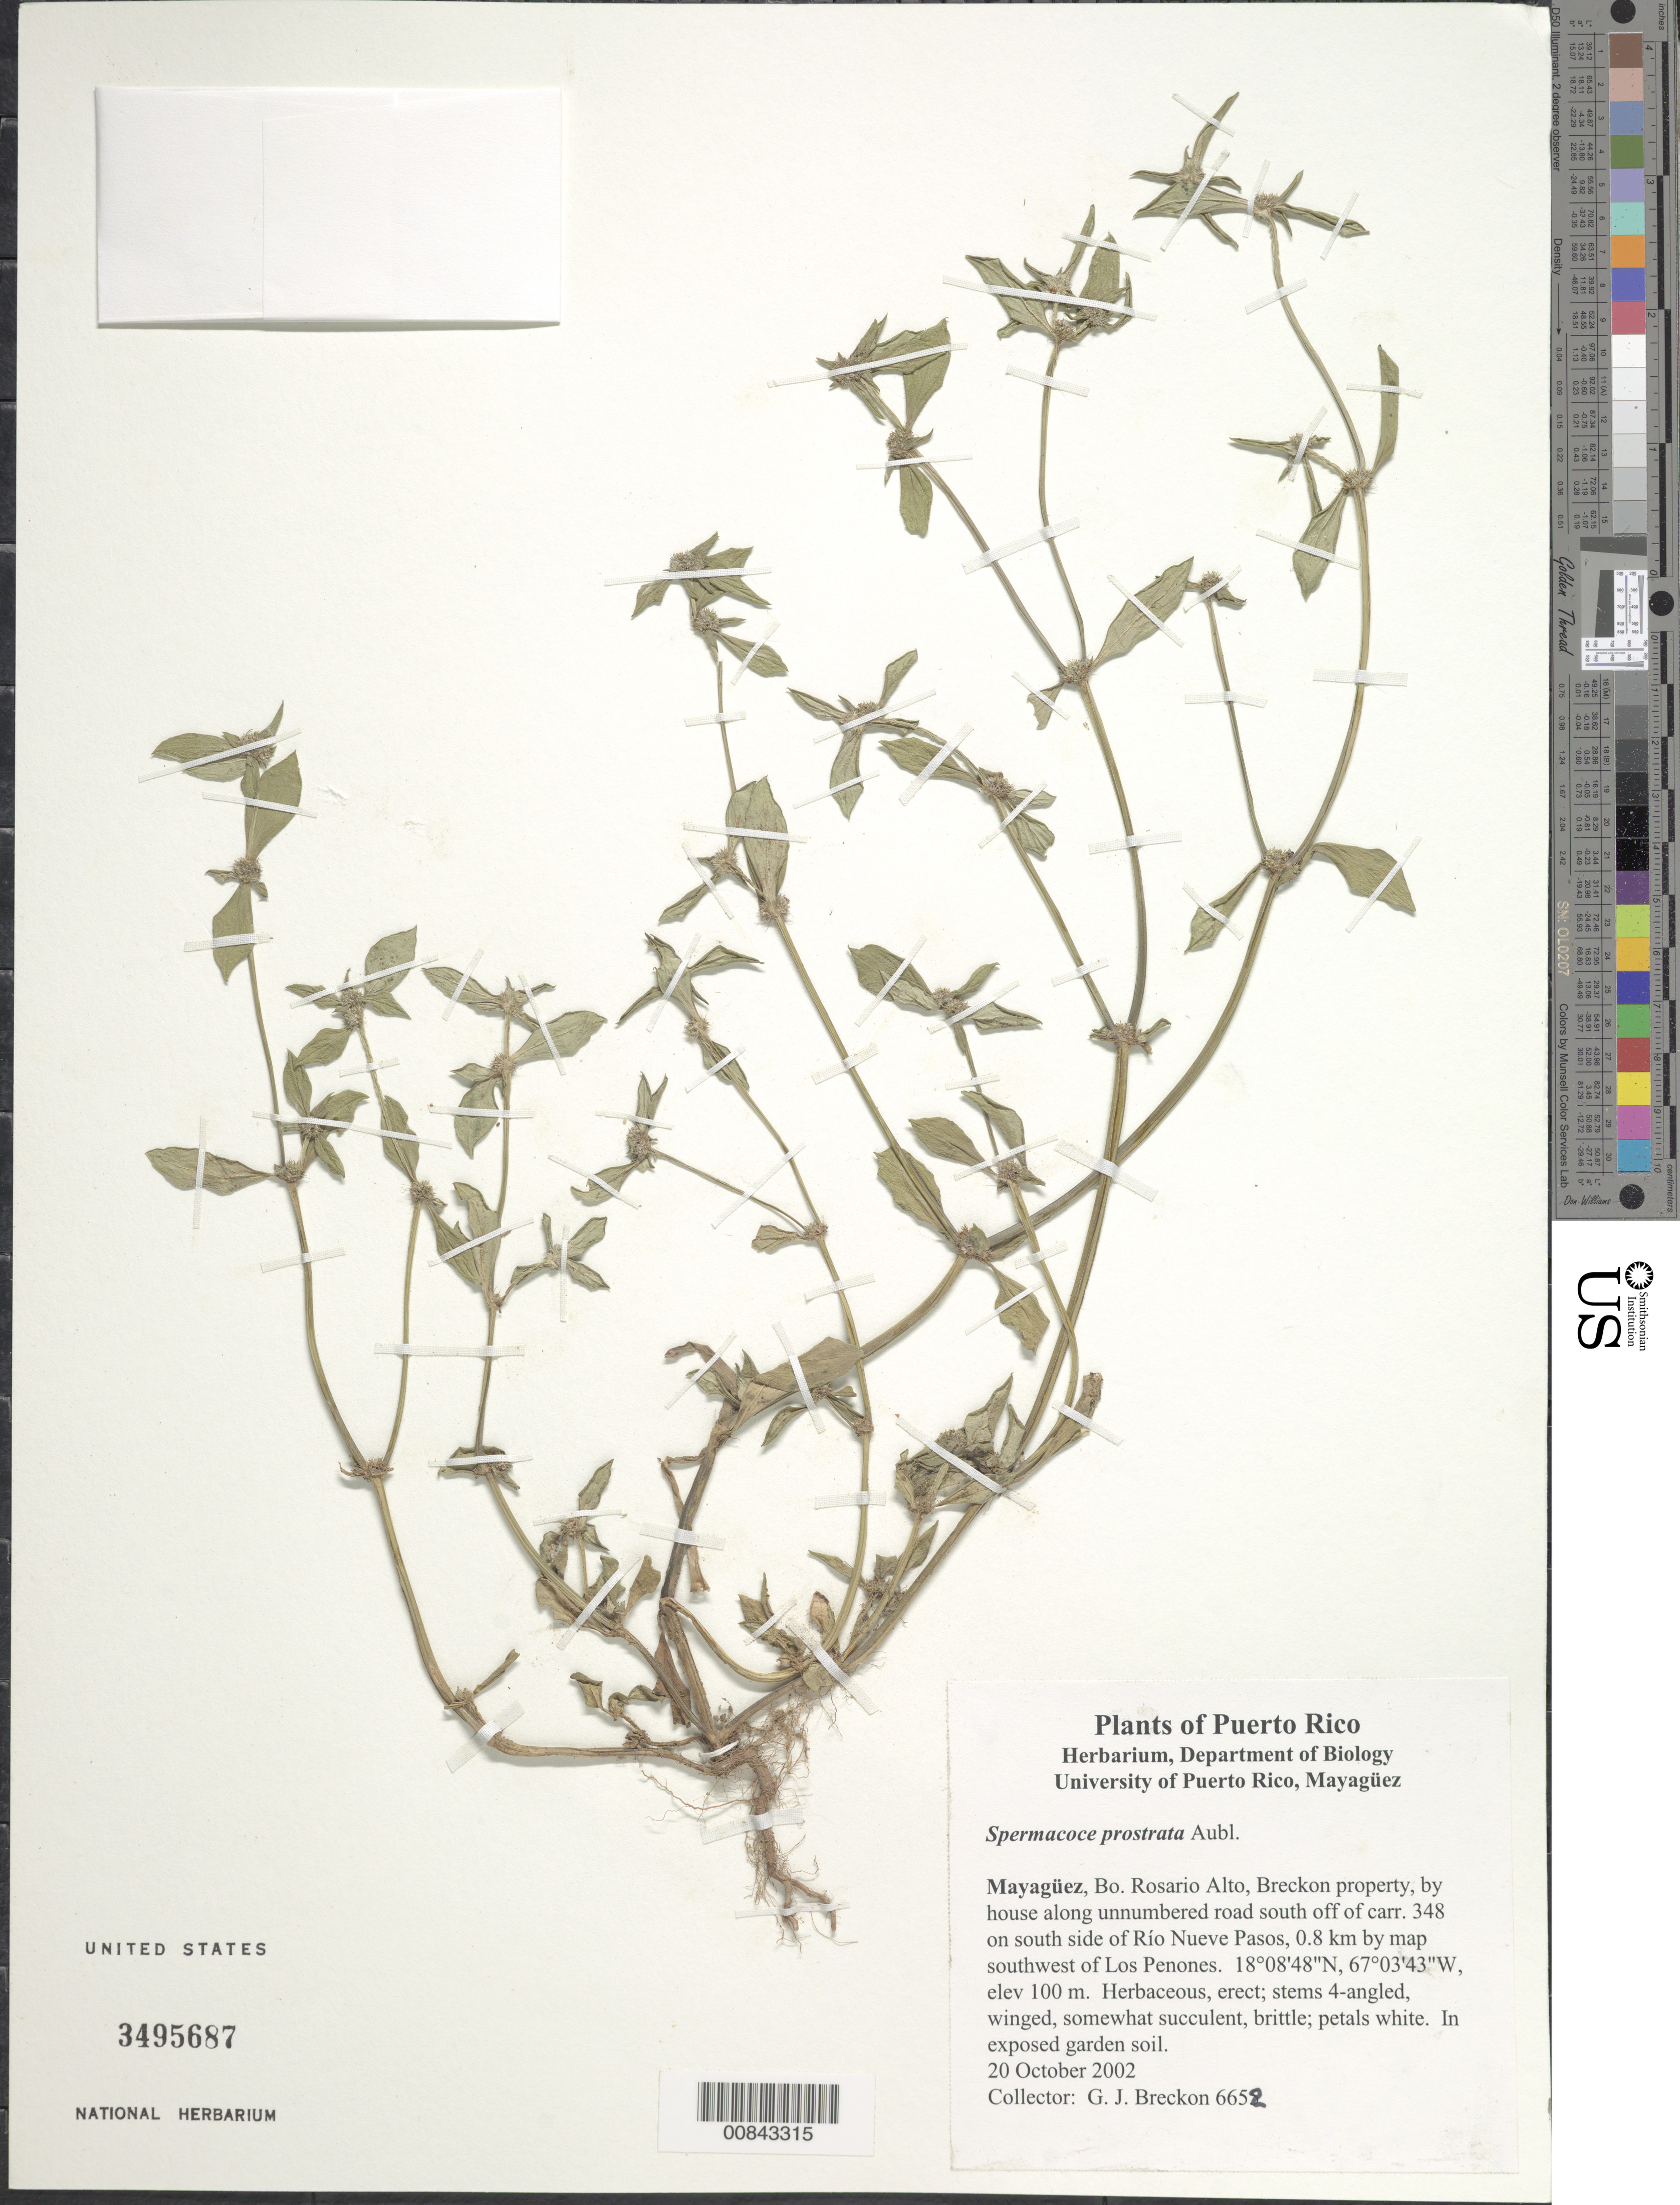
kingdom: Plantae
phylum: Tracheophyta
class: Magnoliopsida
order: Gentianales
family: Rubiaceae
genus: Spermacoce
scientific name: Spermacoce prostrata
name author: Aubl.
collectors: G. Breckon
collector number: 6652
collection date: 2002-10-20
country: Puerto Rico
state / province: Mayagüez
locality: Bo. Rosario Alto, Breckon property, by house along unnumbered road south off of carr. 348 on south side of Rio Nueve Pasos, 0.8 km by map southwest of Los Penones, in exposed garden soil.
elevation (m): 100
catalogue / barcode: US 3495687